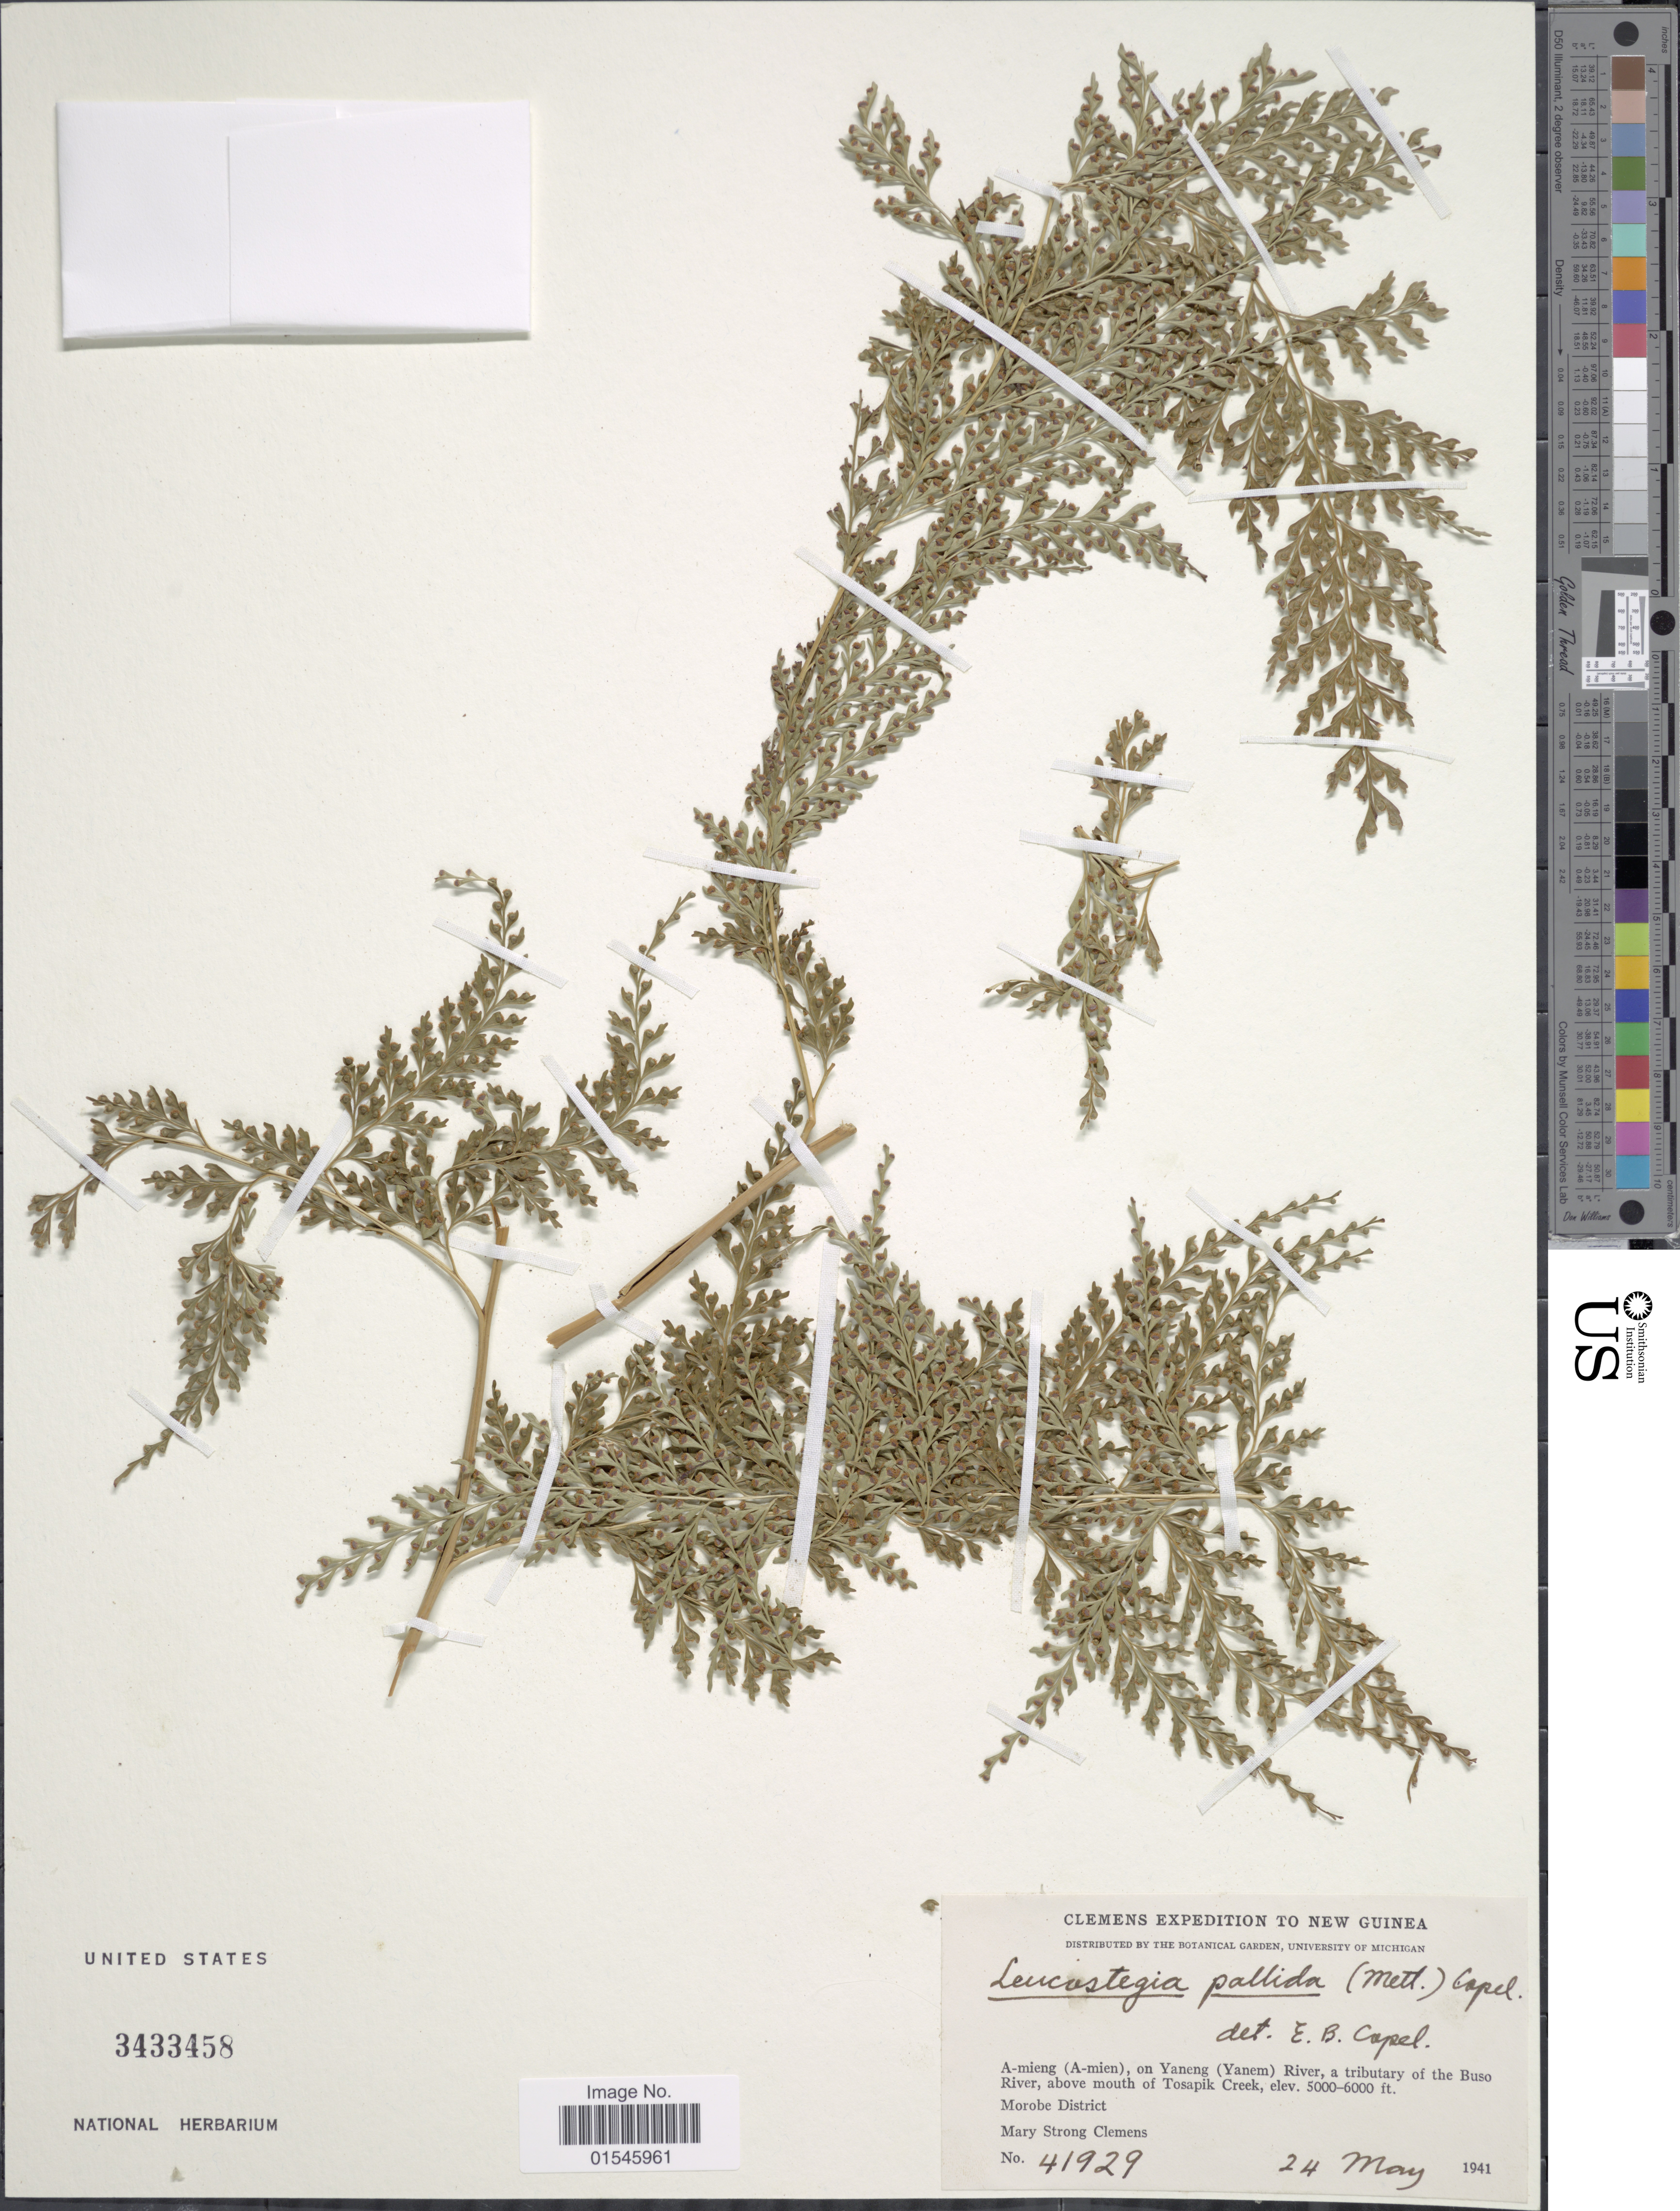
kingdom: Plantae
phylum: Tracheophyta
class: Polypodiopsida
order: Polypodiales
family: Hypodematiaceae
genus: Leucostegia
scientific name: Leucostegia pallida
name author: (Mett. ex Kuhn) Copel.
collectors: M. S. Clemens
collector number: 41929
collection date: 1941-05-24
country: Papua New Guinea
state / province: Morobe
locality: A-mieng (A-mien), on Yaneng (Yanem) river, a tributary of the Buso River, above mouth of Tosapik Creek, Morobe District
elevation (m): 1524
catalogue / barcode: US 3433458